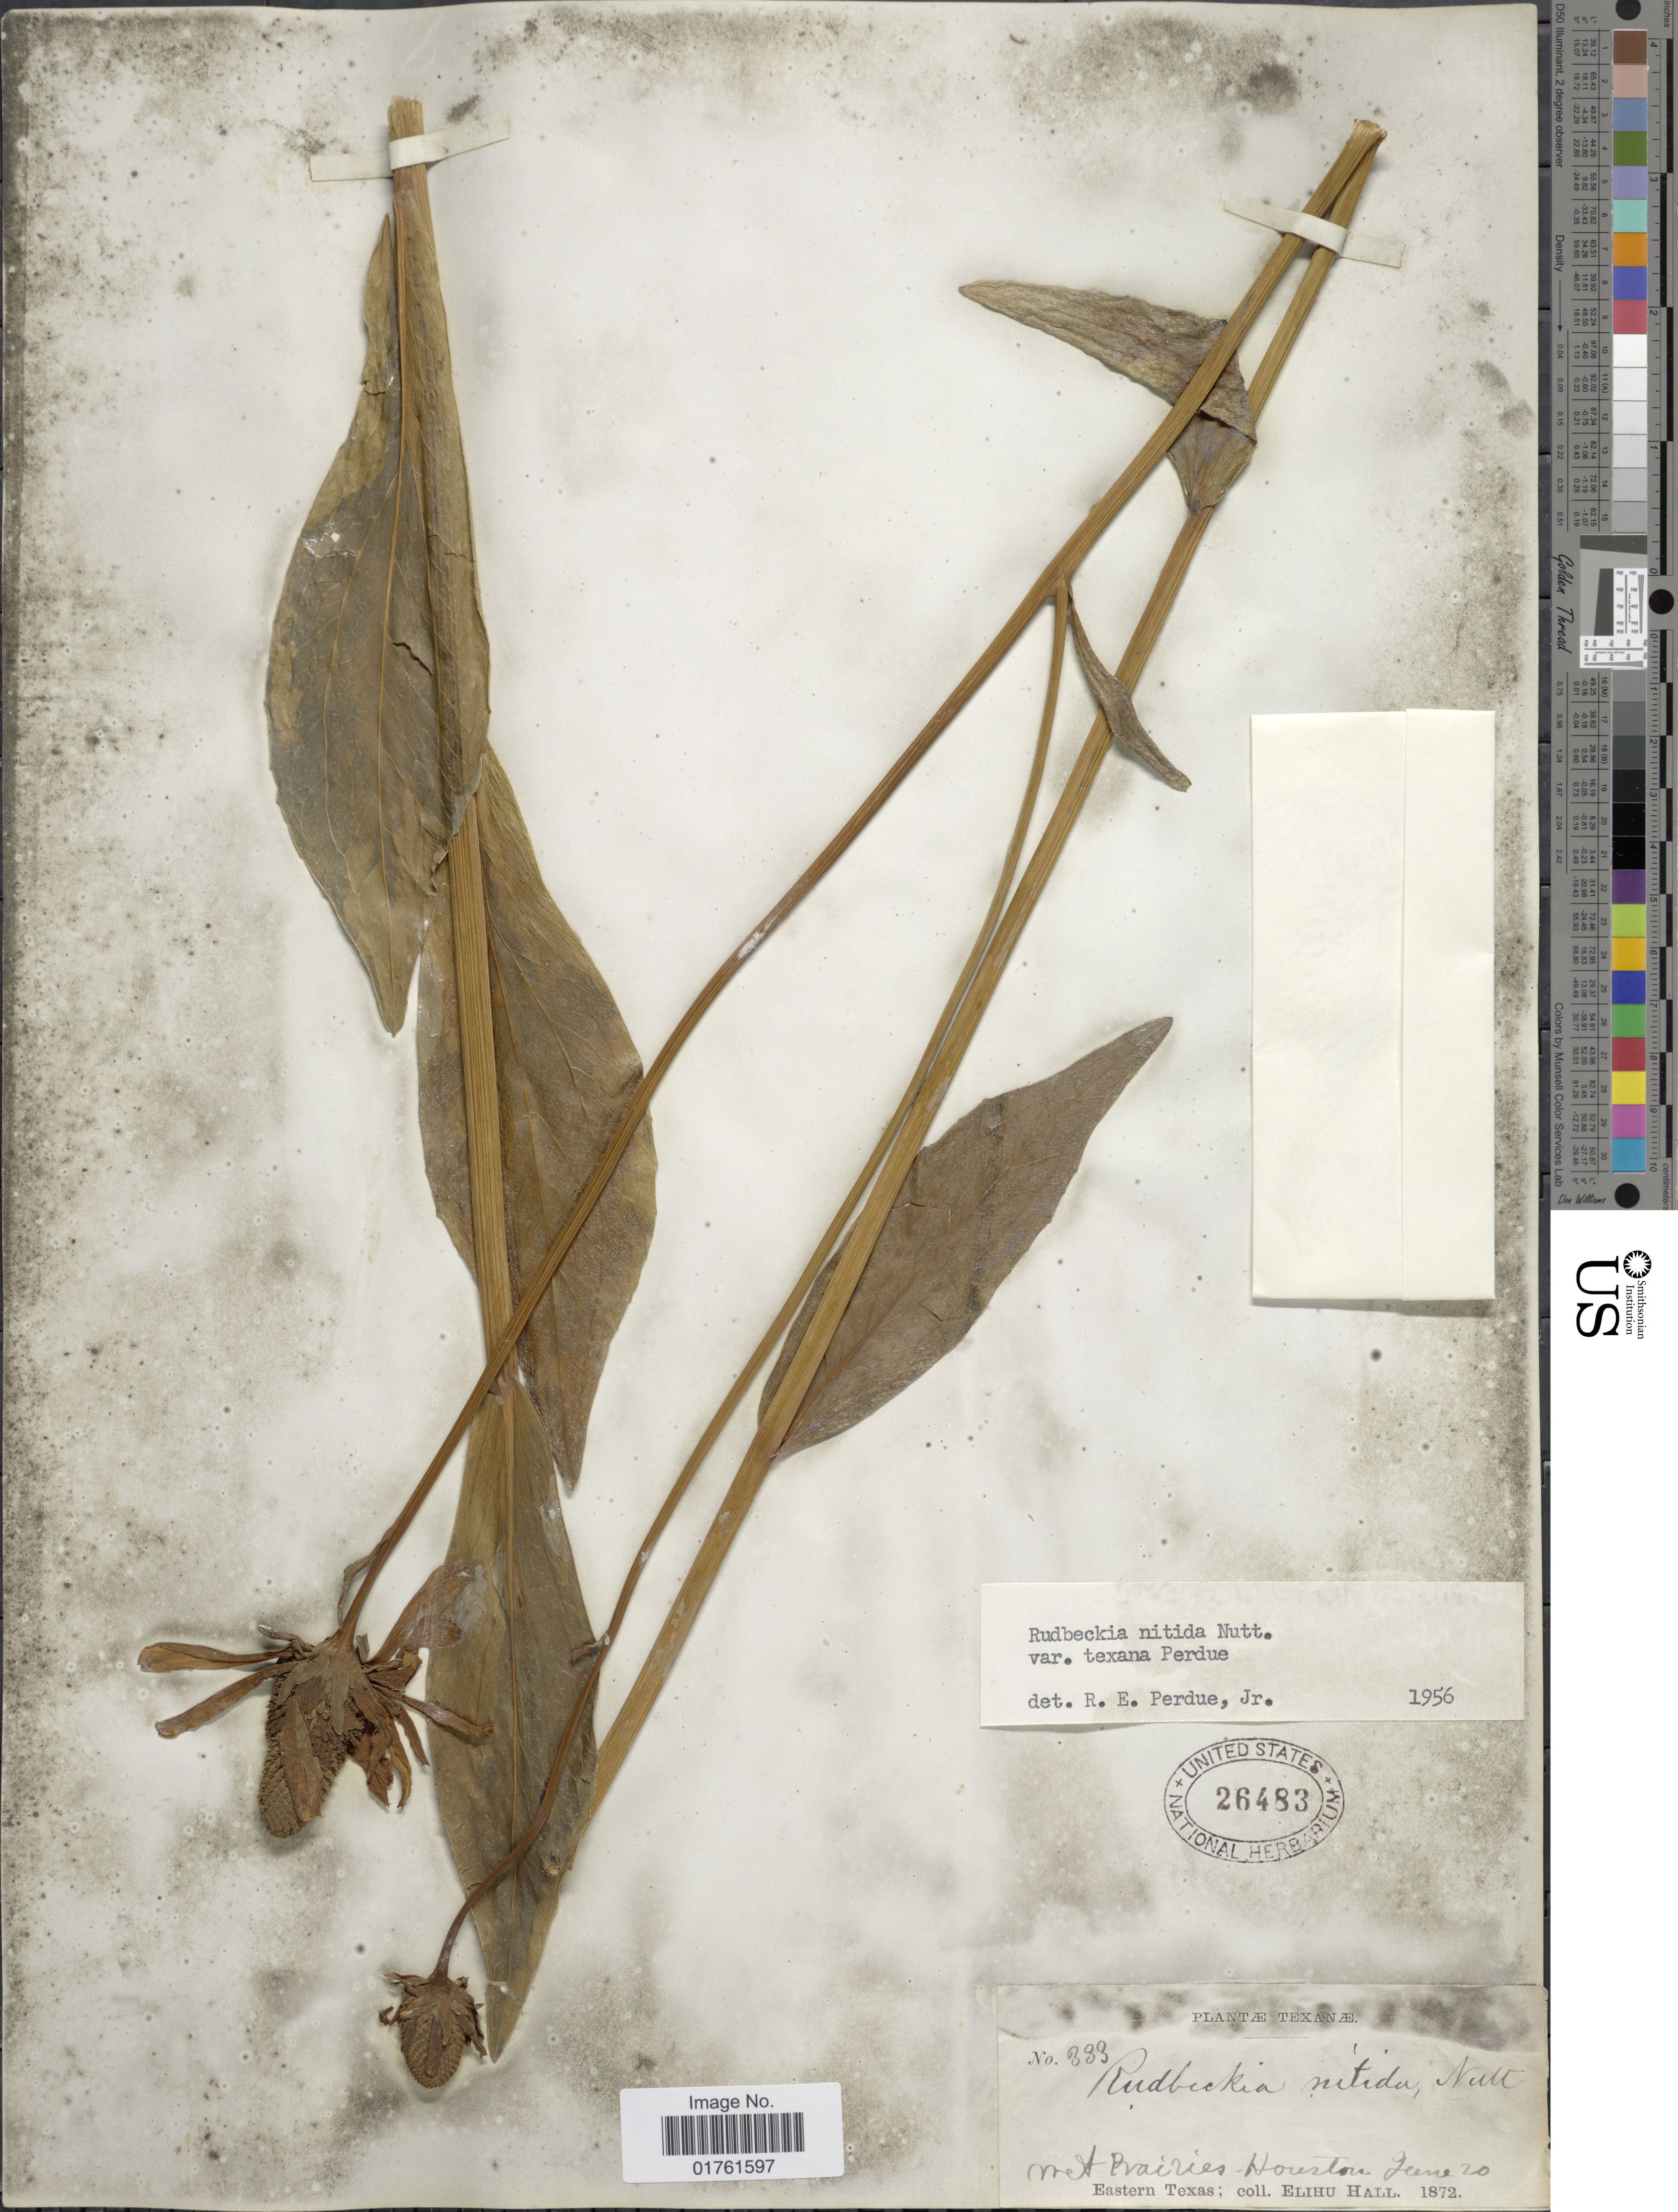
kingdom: Plantae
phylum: Tracheophyta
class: Magnoliopsida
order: Asterales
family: Asteraceae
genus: Rudbeckia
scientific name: Rudbeckia nitida var. texana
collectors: E. Hall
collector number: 333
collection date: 1872-06-20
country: United States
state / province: Texas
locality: Mt Prairies-Houston, Eastern Texas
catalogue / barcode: US 26483